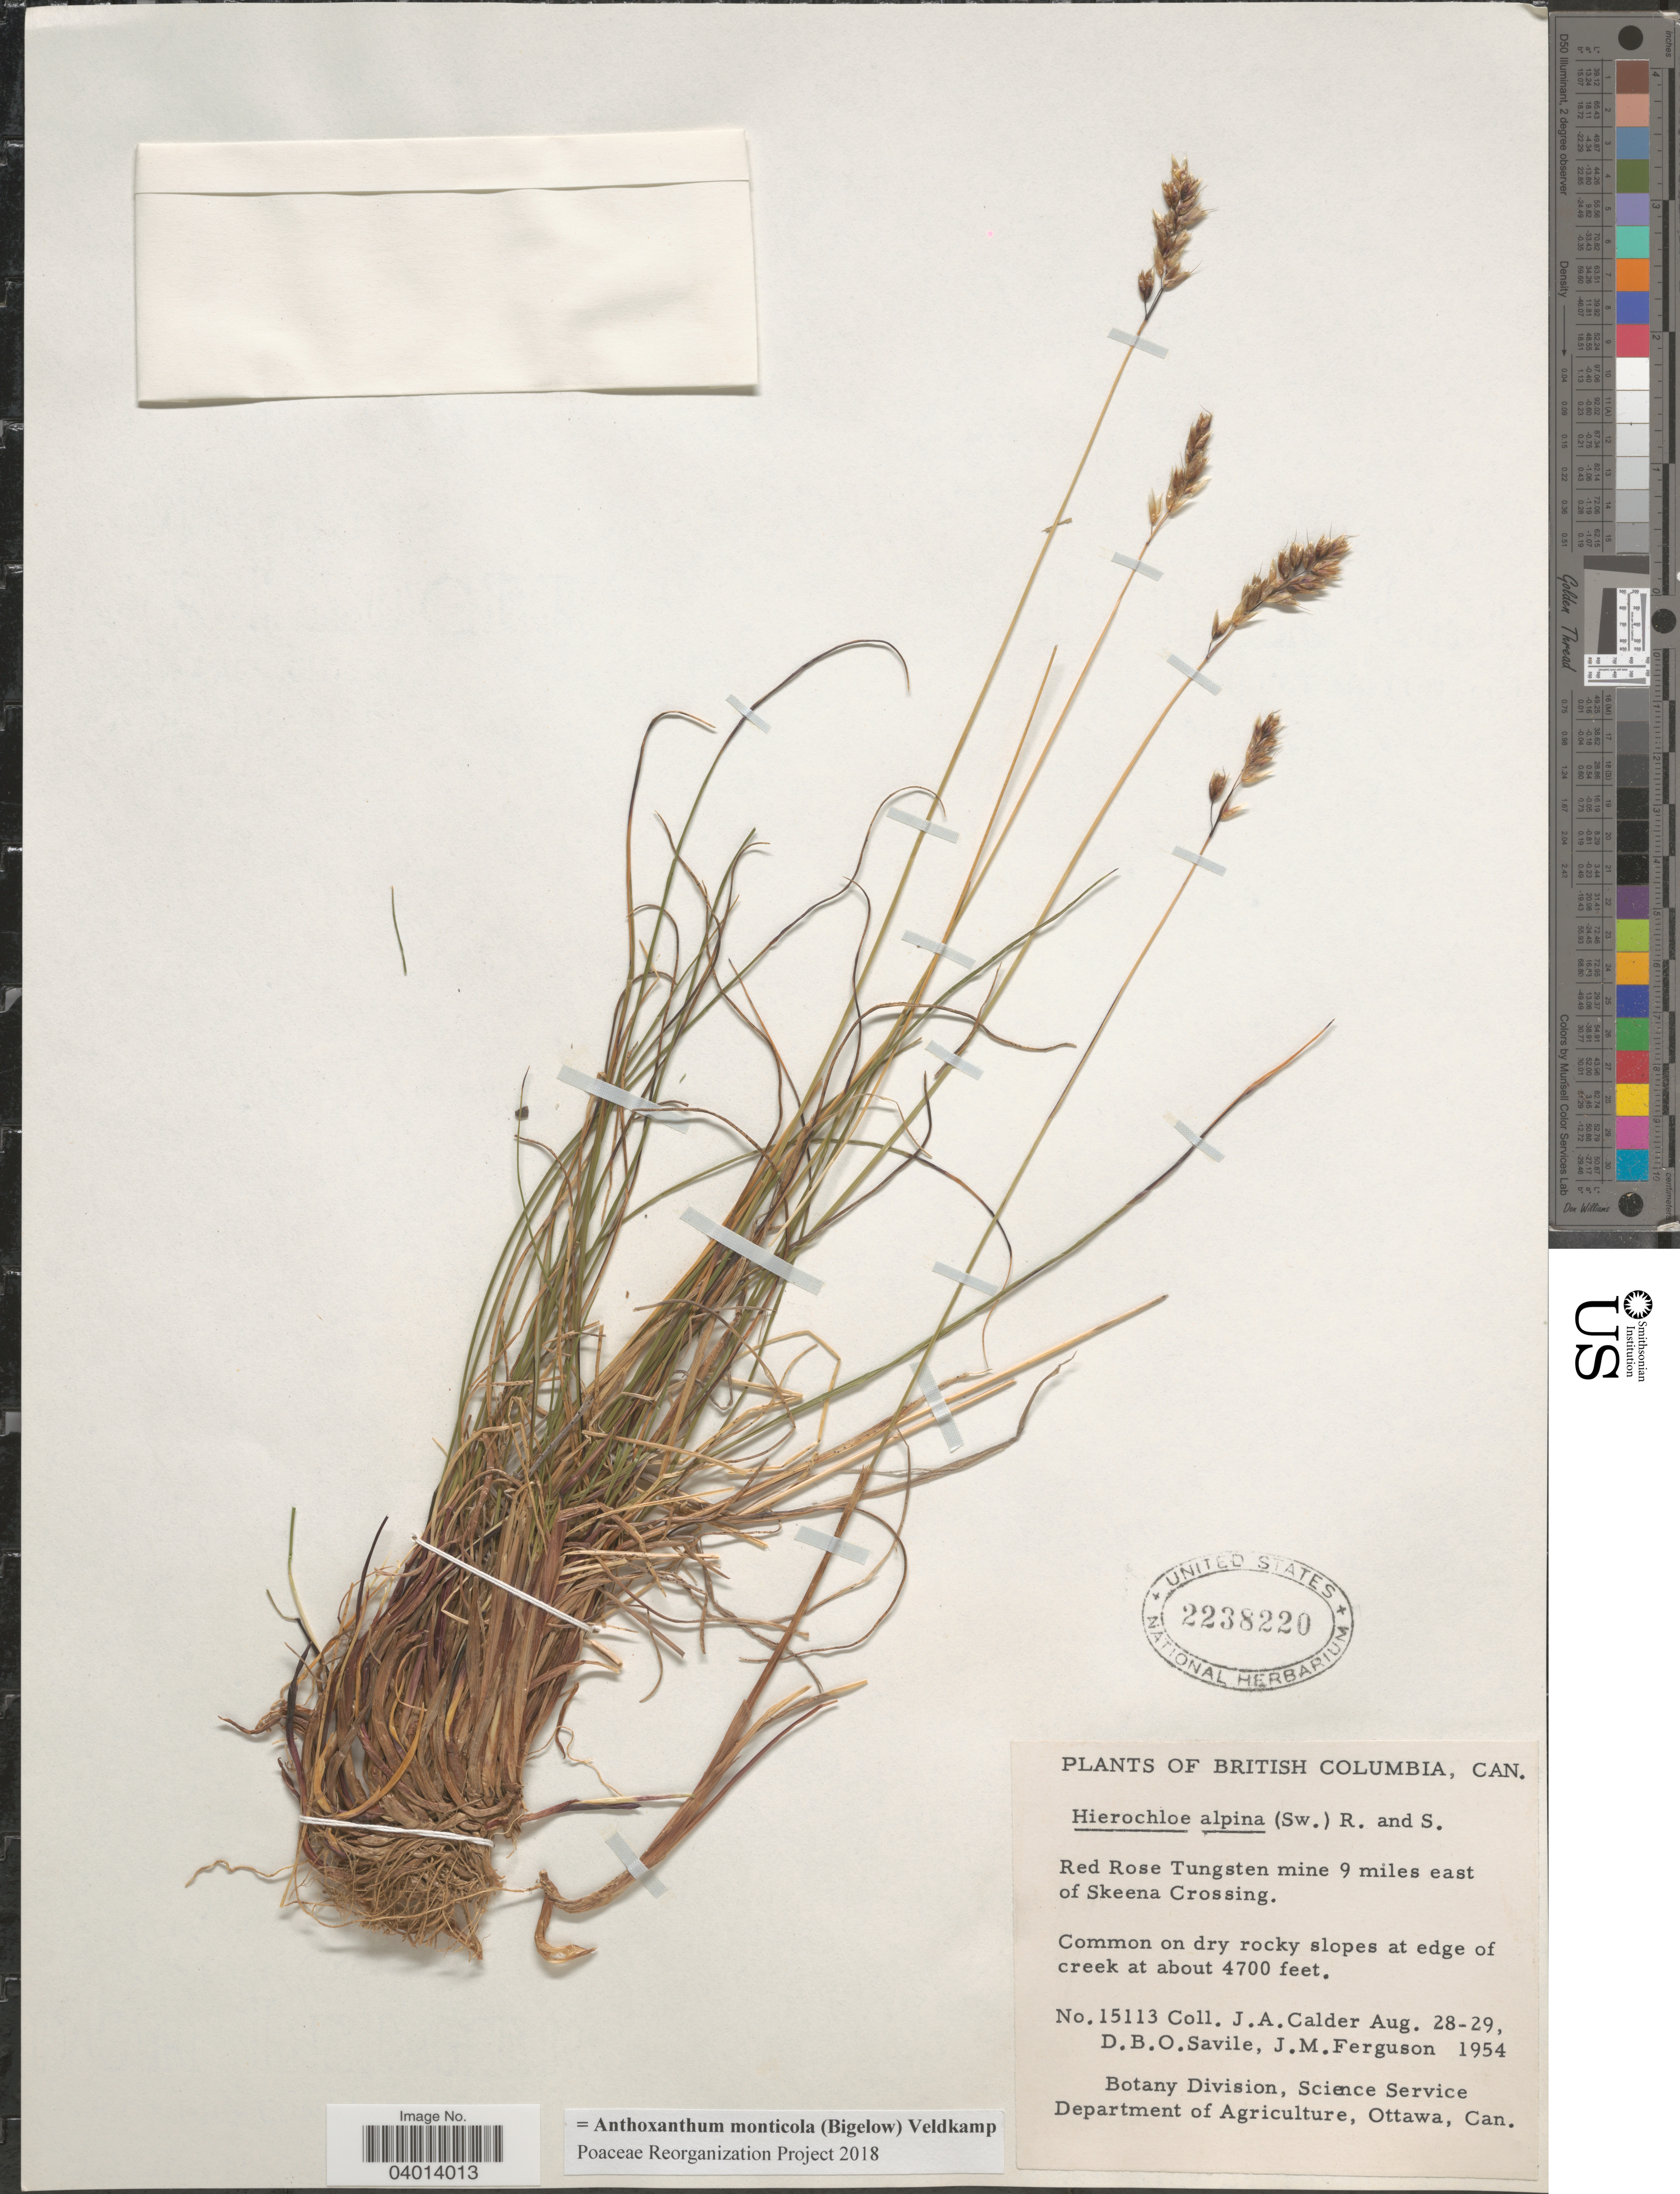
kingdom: Plantae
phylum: Tracheophyta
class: Liliopsida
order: Poales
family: Poaceae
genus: Anthoxanthum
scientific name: Anthoxanthum monticola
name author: (Bigelow) Veldkamp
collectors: J. A. Calder, D. Savile & J. M. Ferguson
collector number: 15113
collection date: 1954-08-28/1954-08-29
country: Canada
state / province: British Columbia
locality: Red Rose Tungsten mine 9 miles east of Skeena Crossing.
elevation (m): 1433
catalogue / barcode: US 2238220